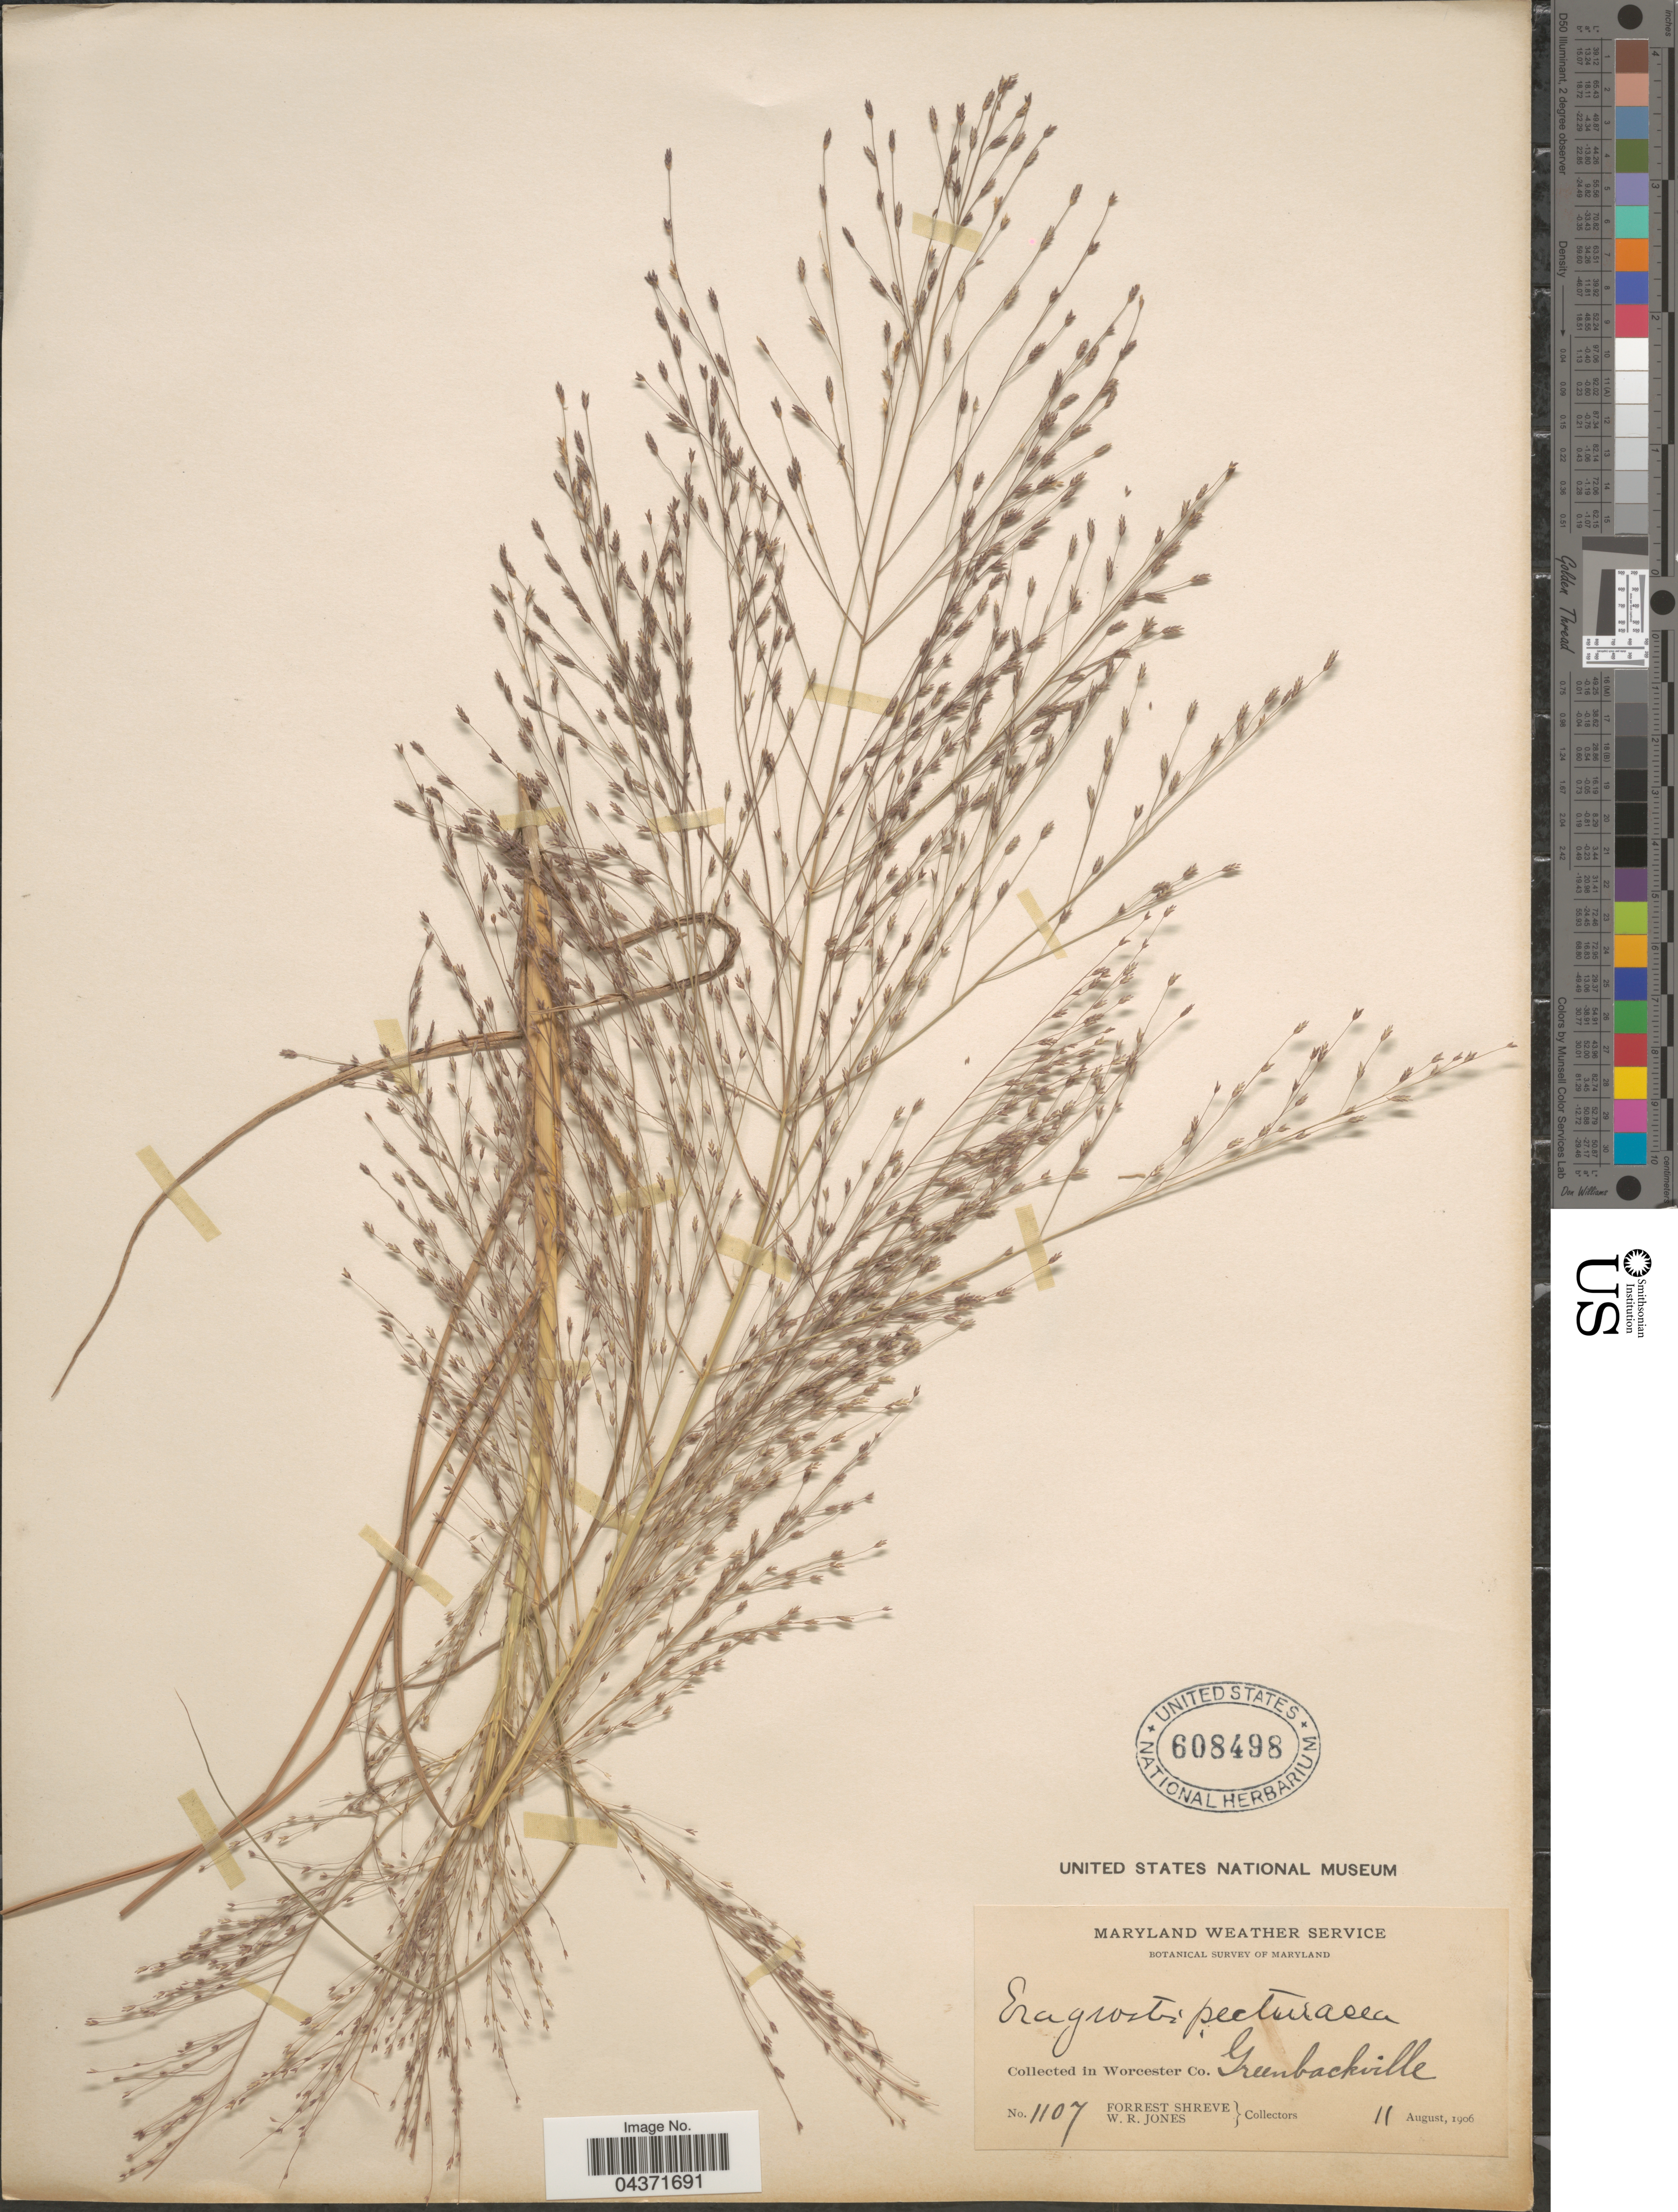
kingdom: Plantae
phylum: Tracheophyta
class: Liliopsida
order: Poales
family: Poaceae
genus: Eragrostis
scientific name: Eragrostis spectabilis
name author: (Pursh) Steud.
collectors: F. Shreve & W. R. Jones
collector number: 1107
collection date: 1906-08-11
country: United States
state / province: Maryland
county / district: Worcester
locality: Maryland Weather Service. Botanical Survey of Maryland. In Worcester Co. Greenbackville.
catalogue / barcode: US 608498